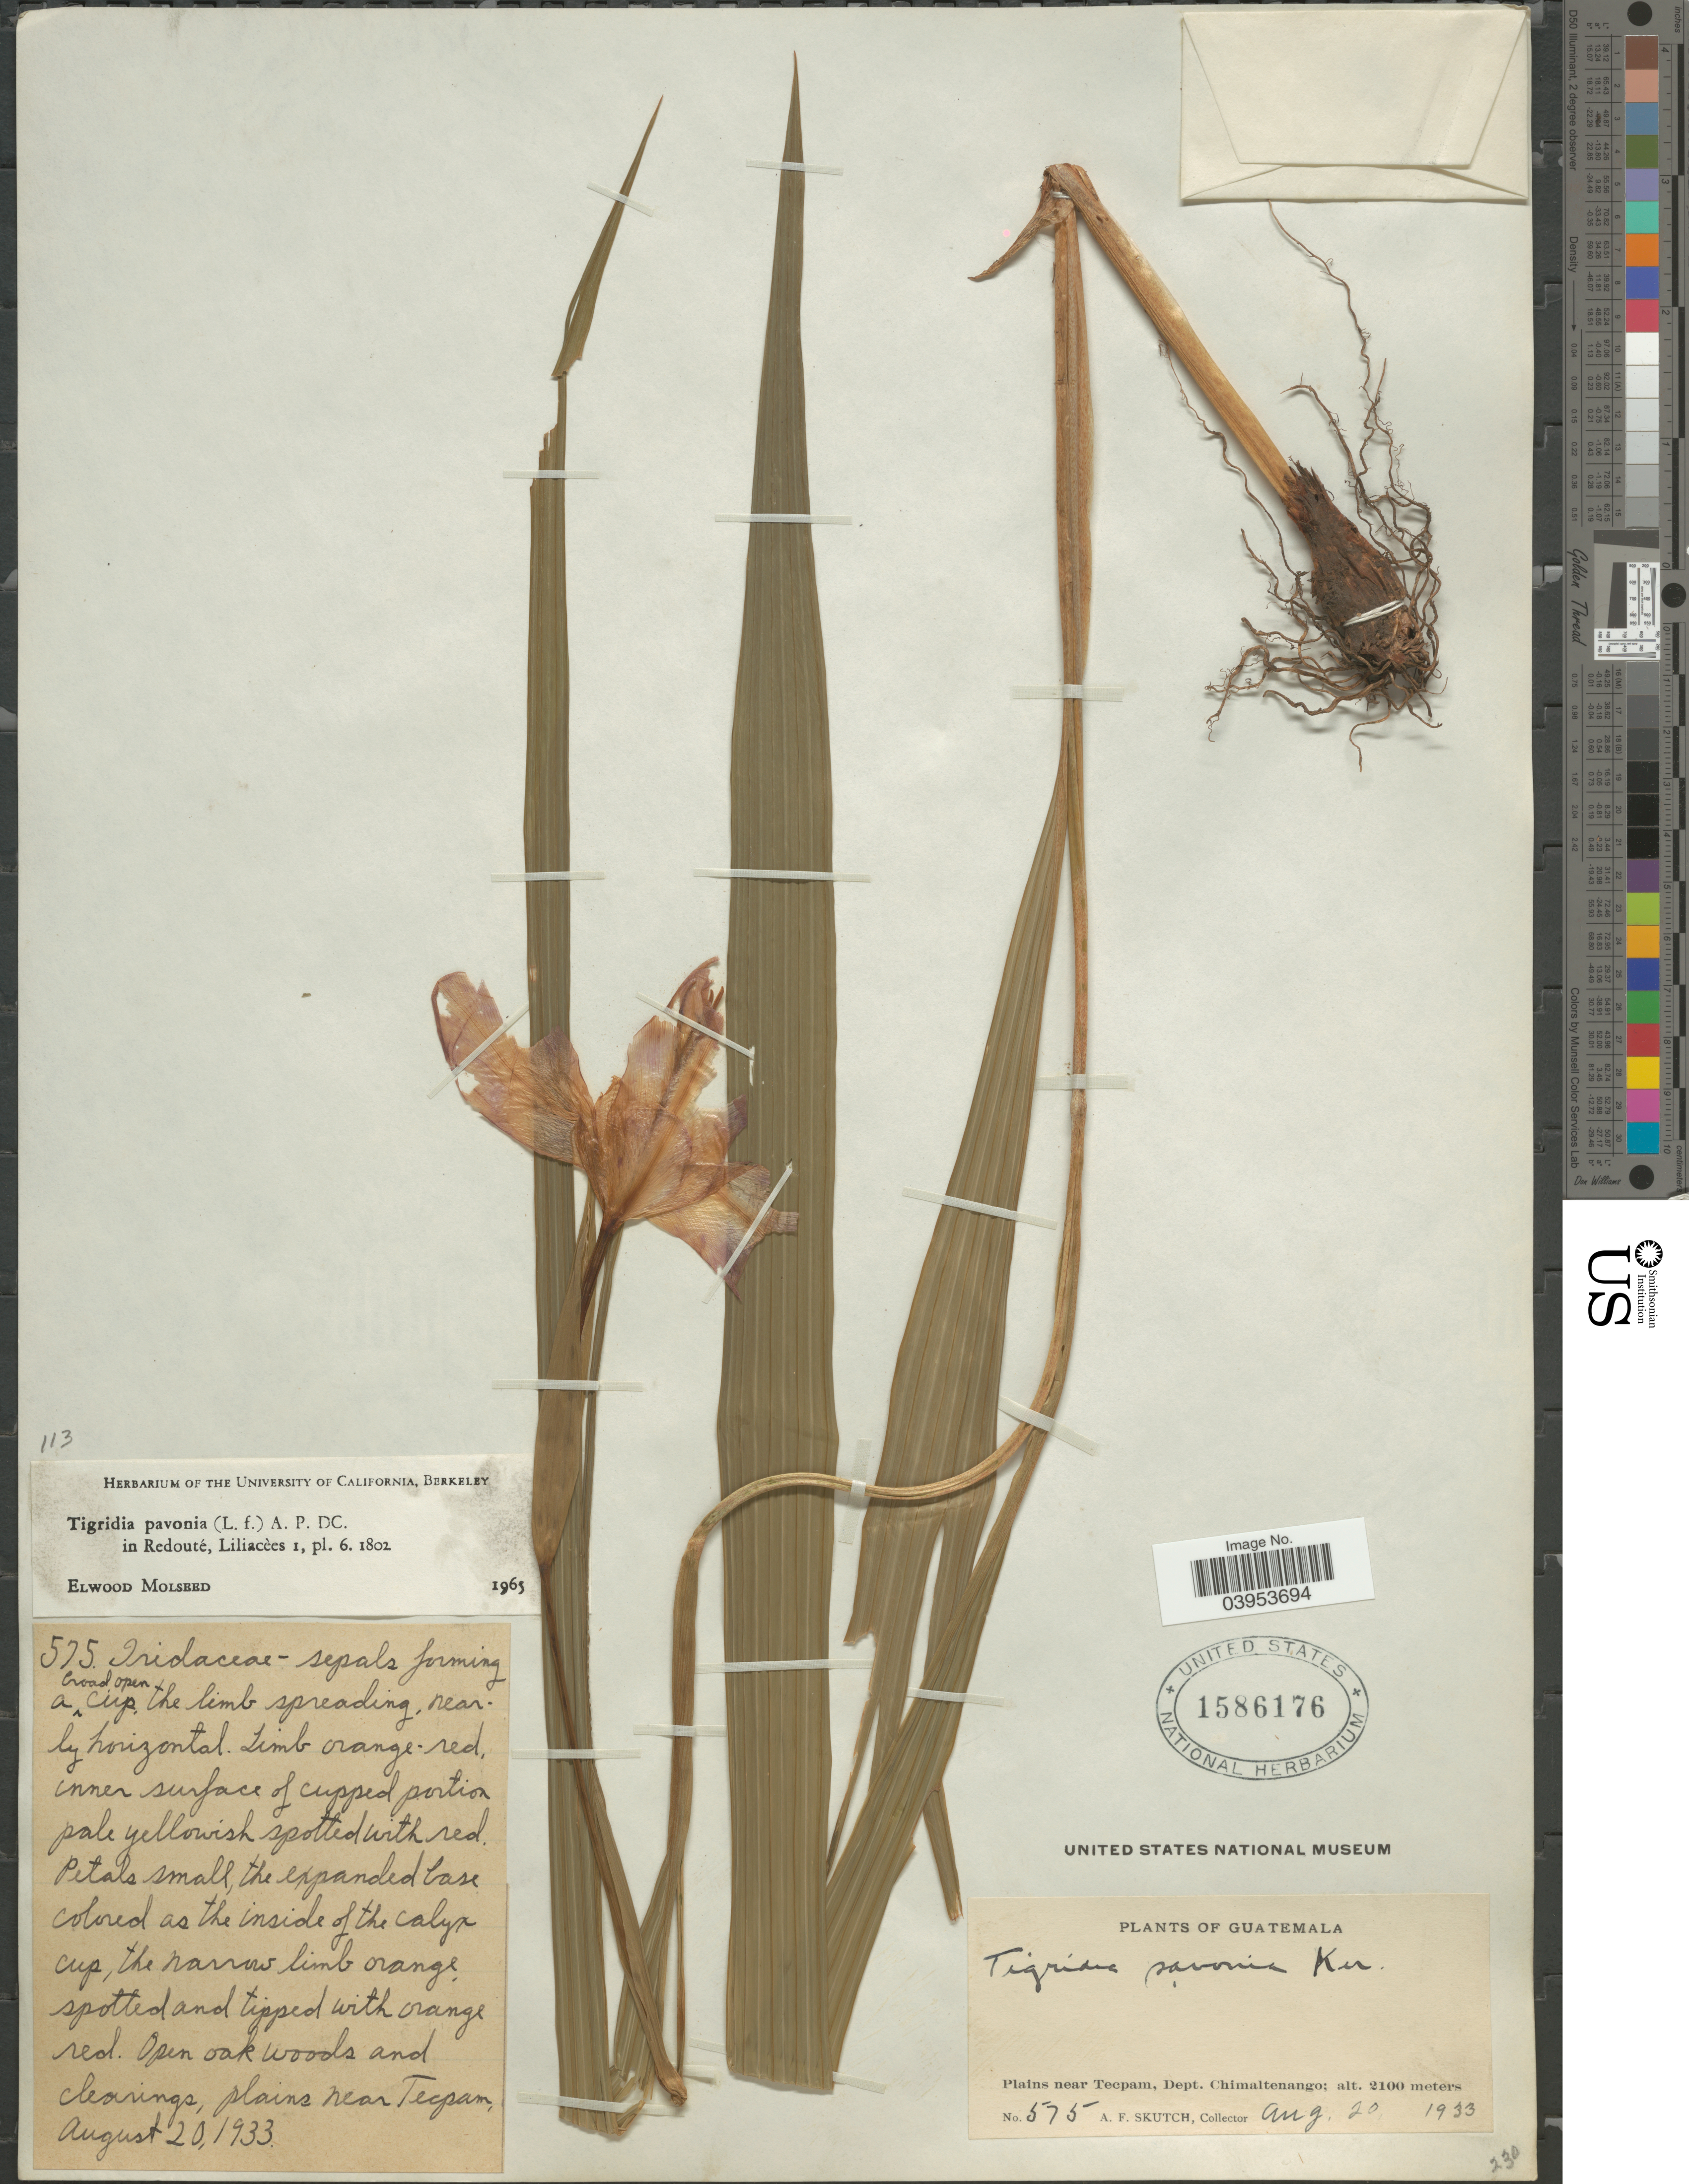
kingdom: Plantae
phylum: Tracheophyta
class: Liliopsida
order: Asparagales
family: Iridaceae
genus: Tigridia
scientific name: Tigridia pavonia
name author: (L. f.) DC.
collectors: A. F. Skutch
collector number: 575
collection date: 1933-08-20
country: Guatemala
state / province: Chimaltenango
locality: Plains near Tecpam, Dept. Chimaltenango.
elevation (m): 2100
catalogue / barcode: US 1586176